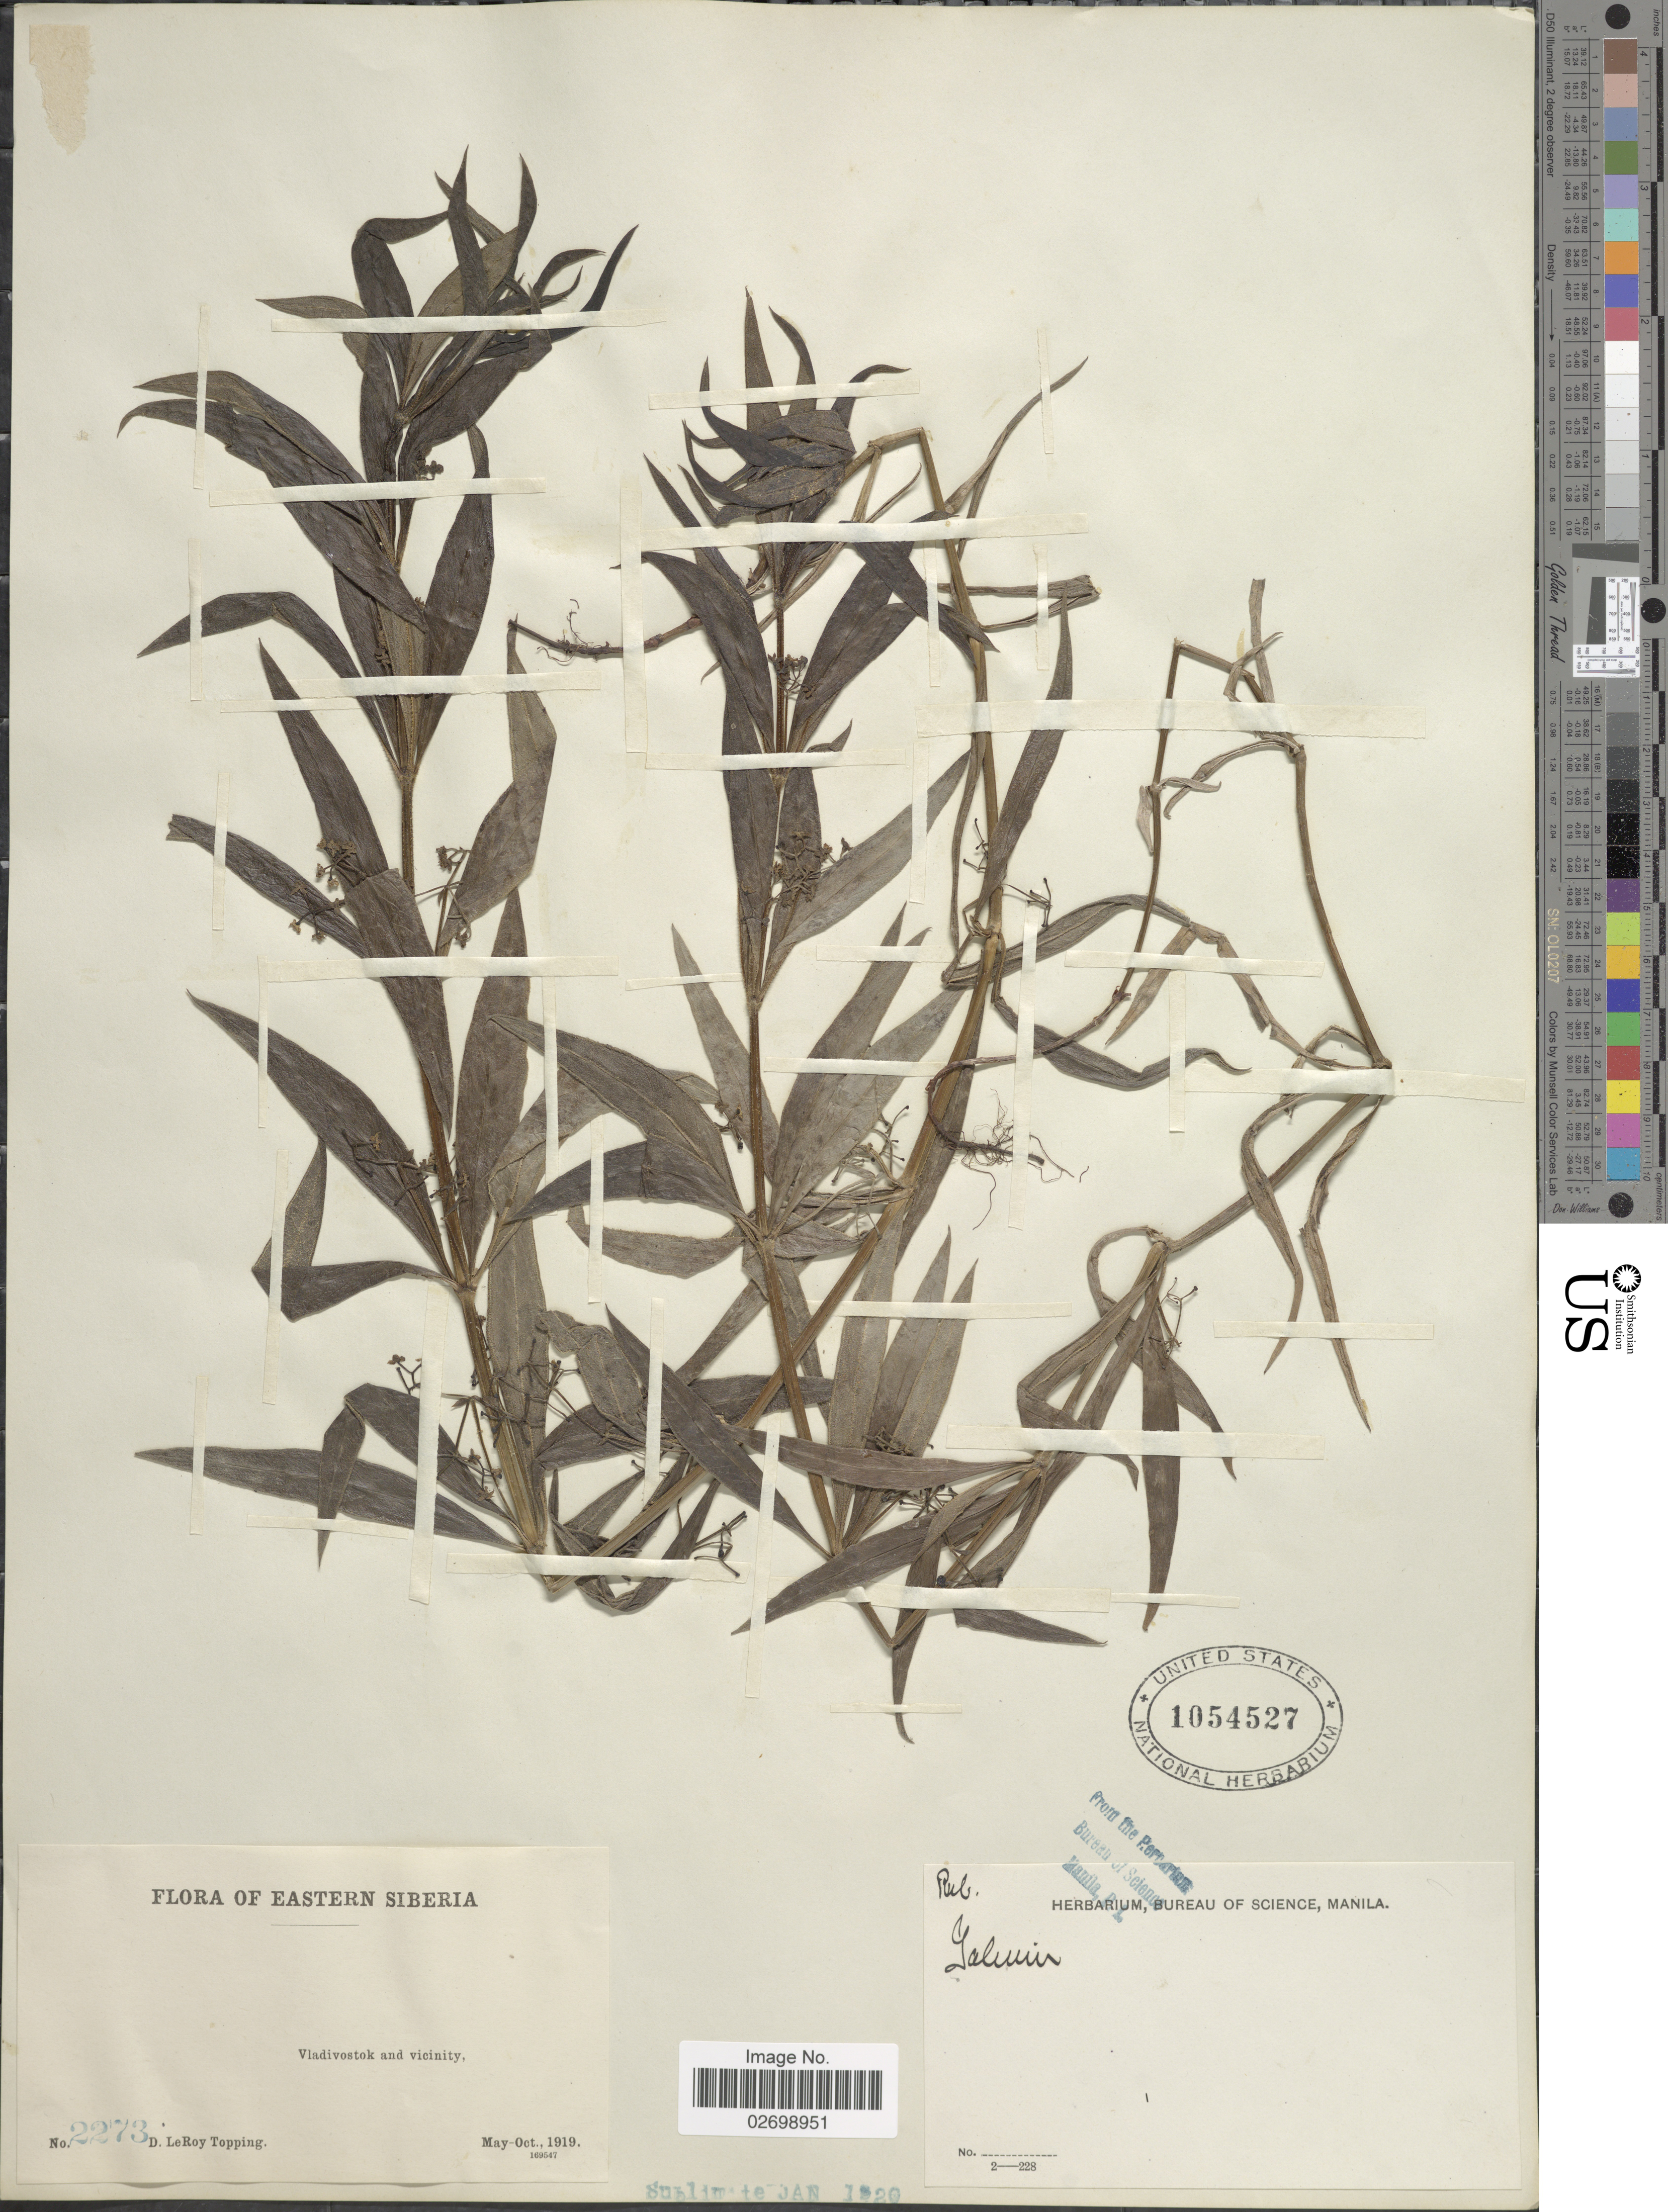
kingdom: Plantae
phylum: Tracheophyta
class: Magnoliopsida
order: Gentianales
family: Rubiaceae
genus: Galium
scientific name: Galium sp.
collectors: D. L. Topping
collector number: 2273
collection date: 1919-05/1919-10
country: Russian Federation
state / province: Primorsky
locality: Eastern Siberia. Vladivostok and vicinity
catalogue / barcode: US 1054527